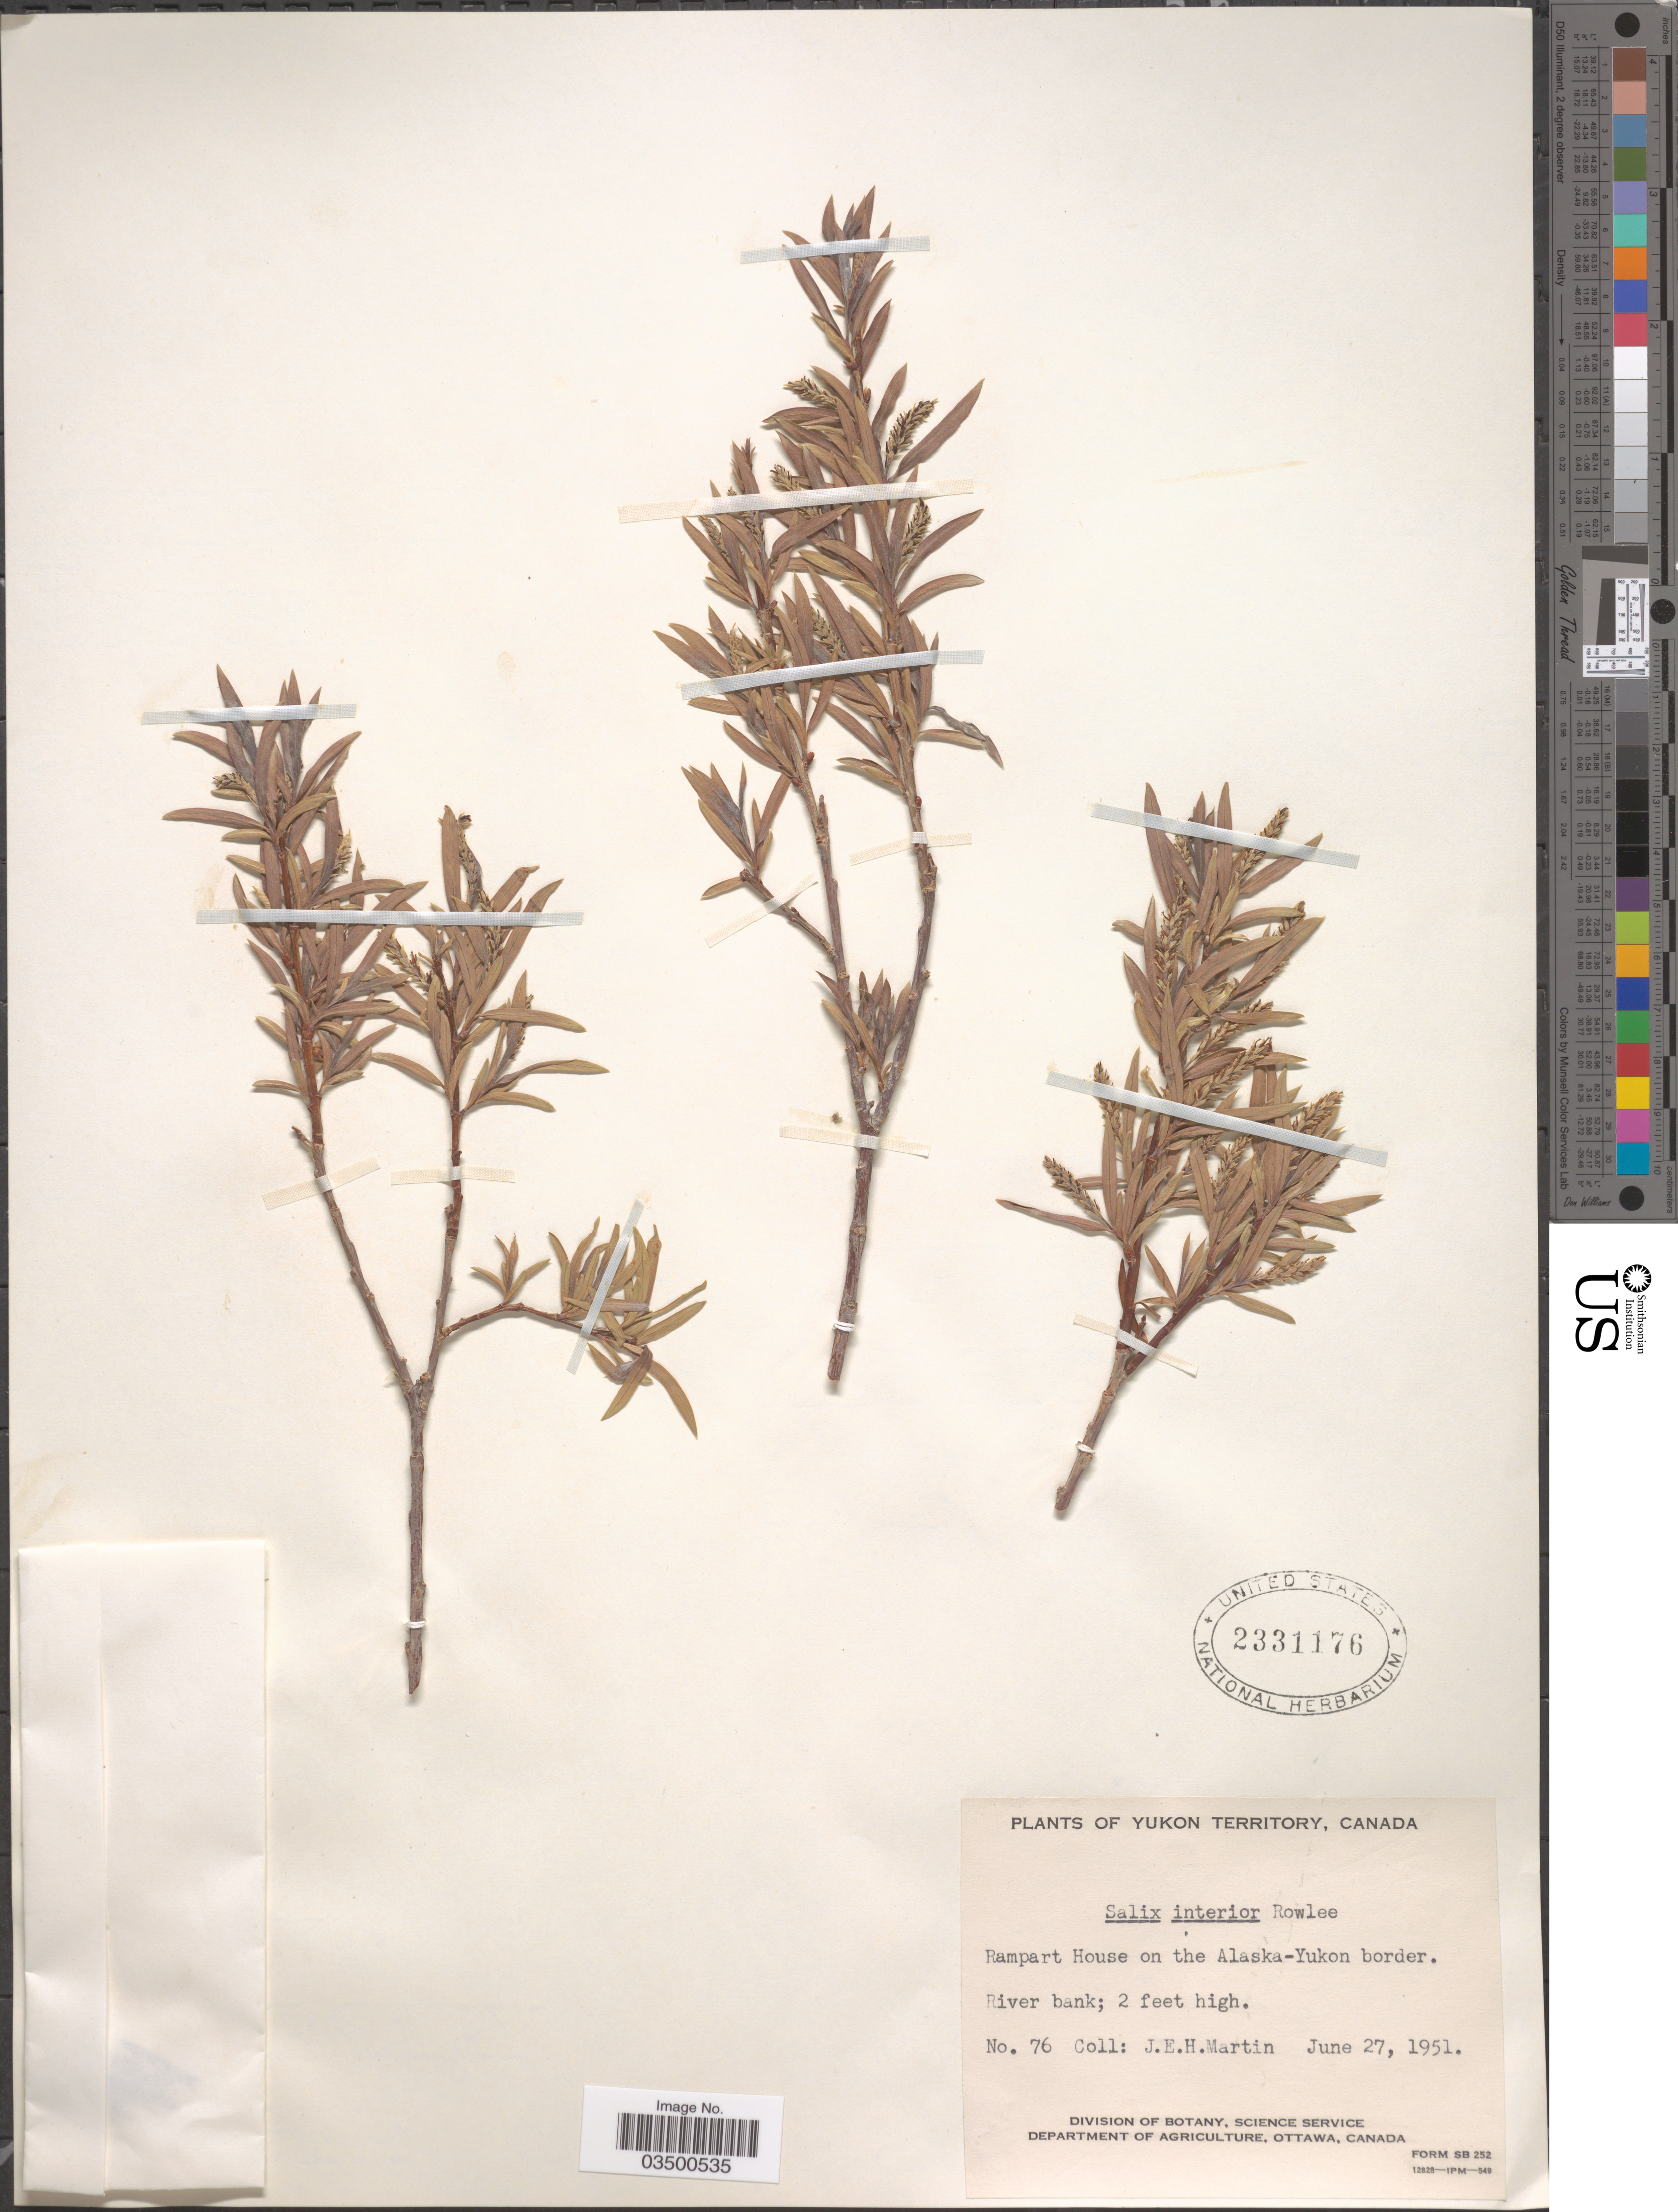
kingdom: Plantae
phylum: Tracheophyta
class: Magnoliopsida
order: Malpighiales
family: Salicaceae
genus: Salix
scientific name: Salix interior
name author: Rowlee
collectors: J. E. H. Martin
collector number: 76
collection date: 1951-06-27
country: Canada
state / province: Yukon Territory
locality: Rampart House on the Alaska-Yukon border.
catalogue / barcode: US 2331176